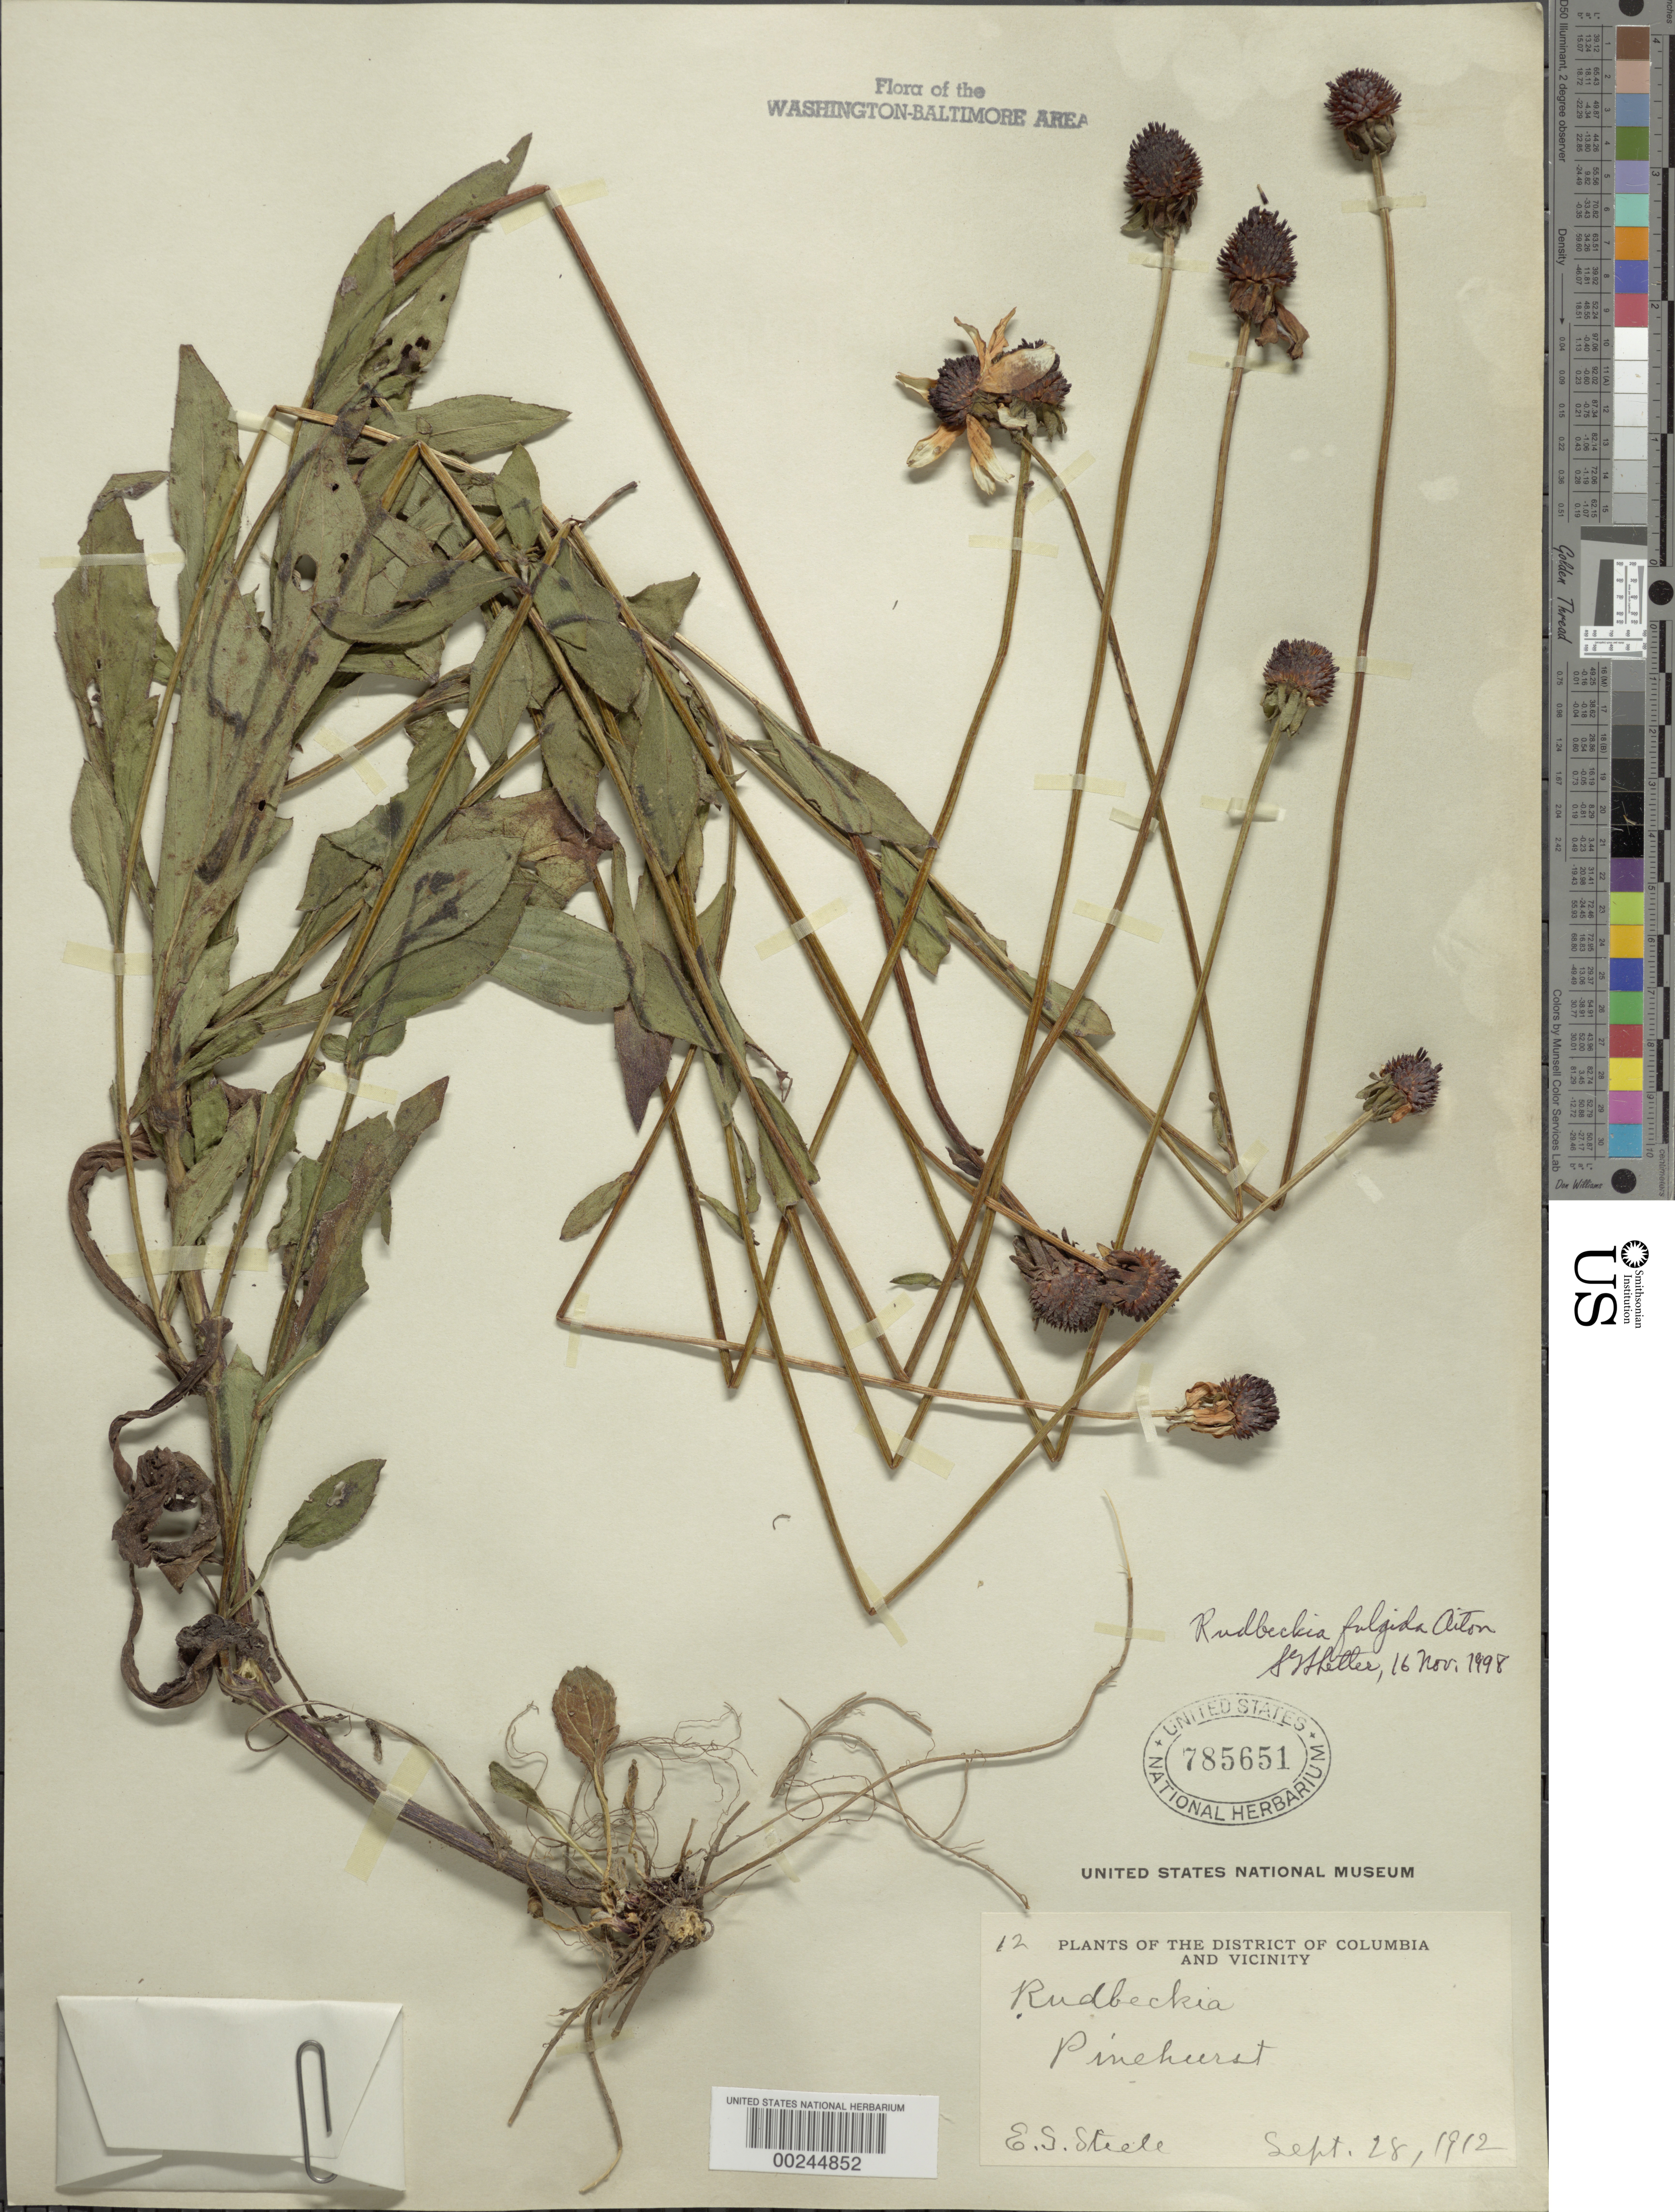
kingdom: Plantae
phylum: Tracheophyta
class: Magnoliopsida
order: Asterales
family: Asteraceae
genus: Rudbeckia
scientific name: Rudbeckia fulgida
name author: Aiton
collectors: E. Steele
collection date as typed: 29 Sep 1913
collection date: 1913-09-29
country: United States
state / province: District of Columbia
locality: Pinehurst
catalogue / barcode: US 786562